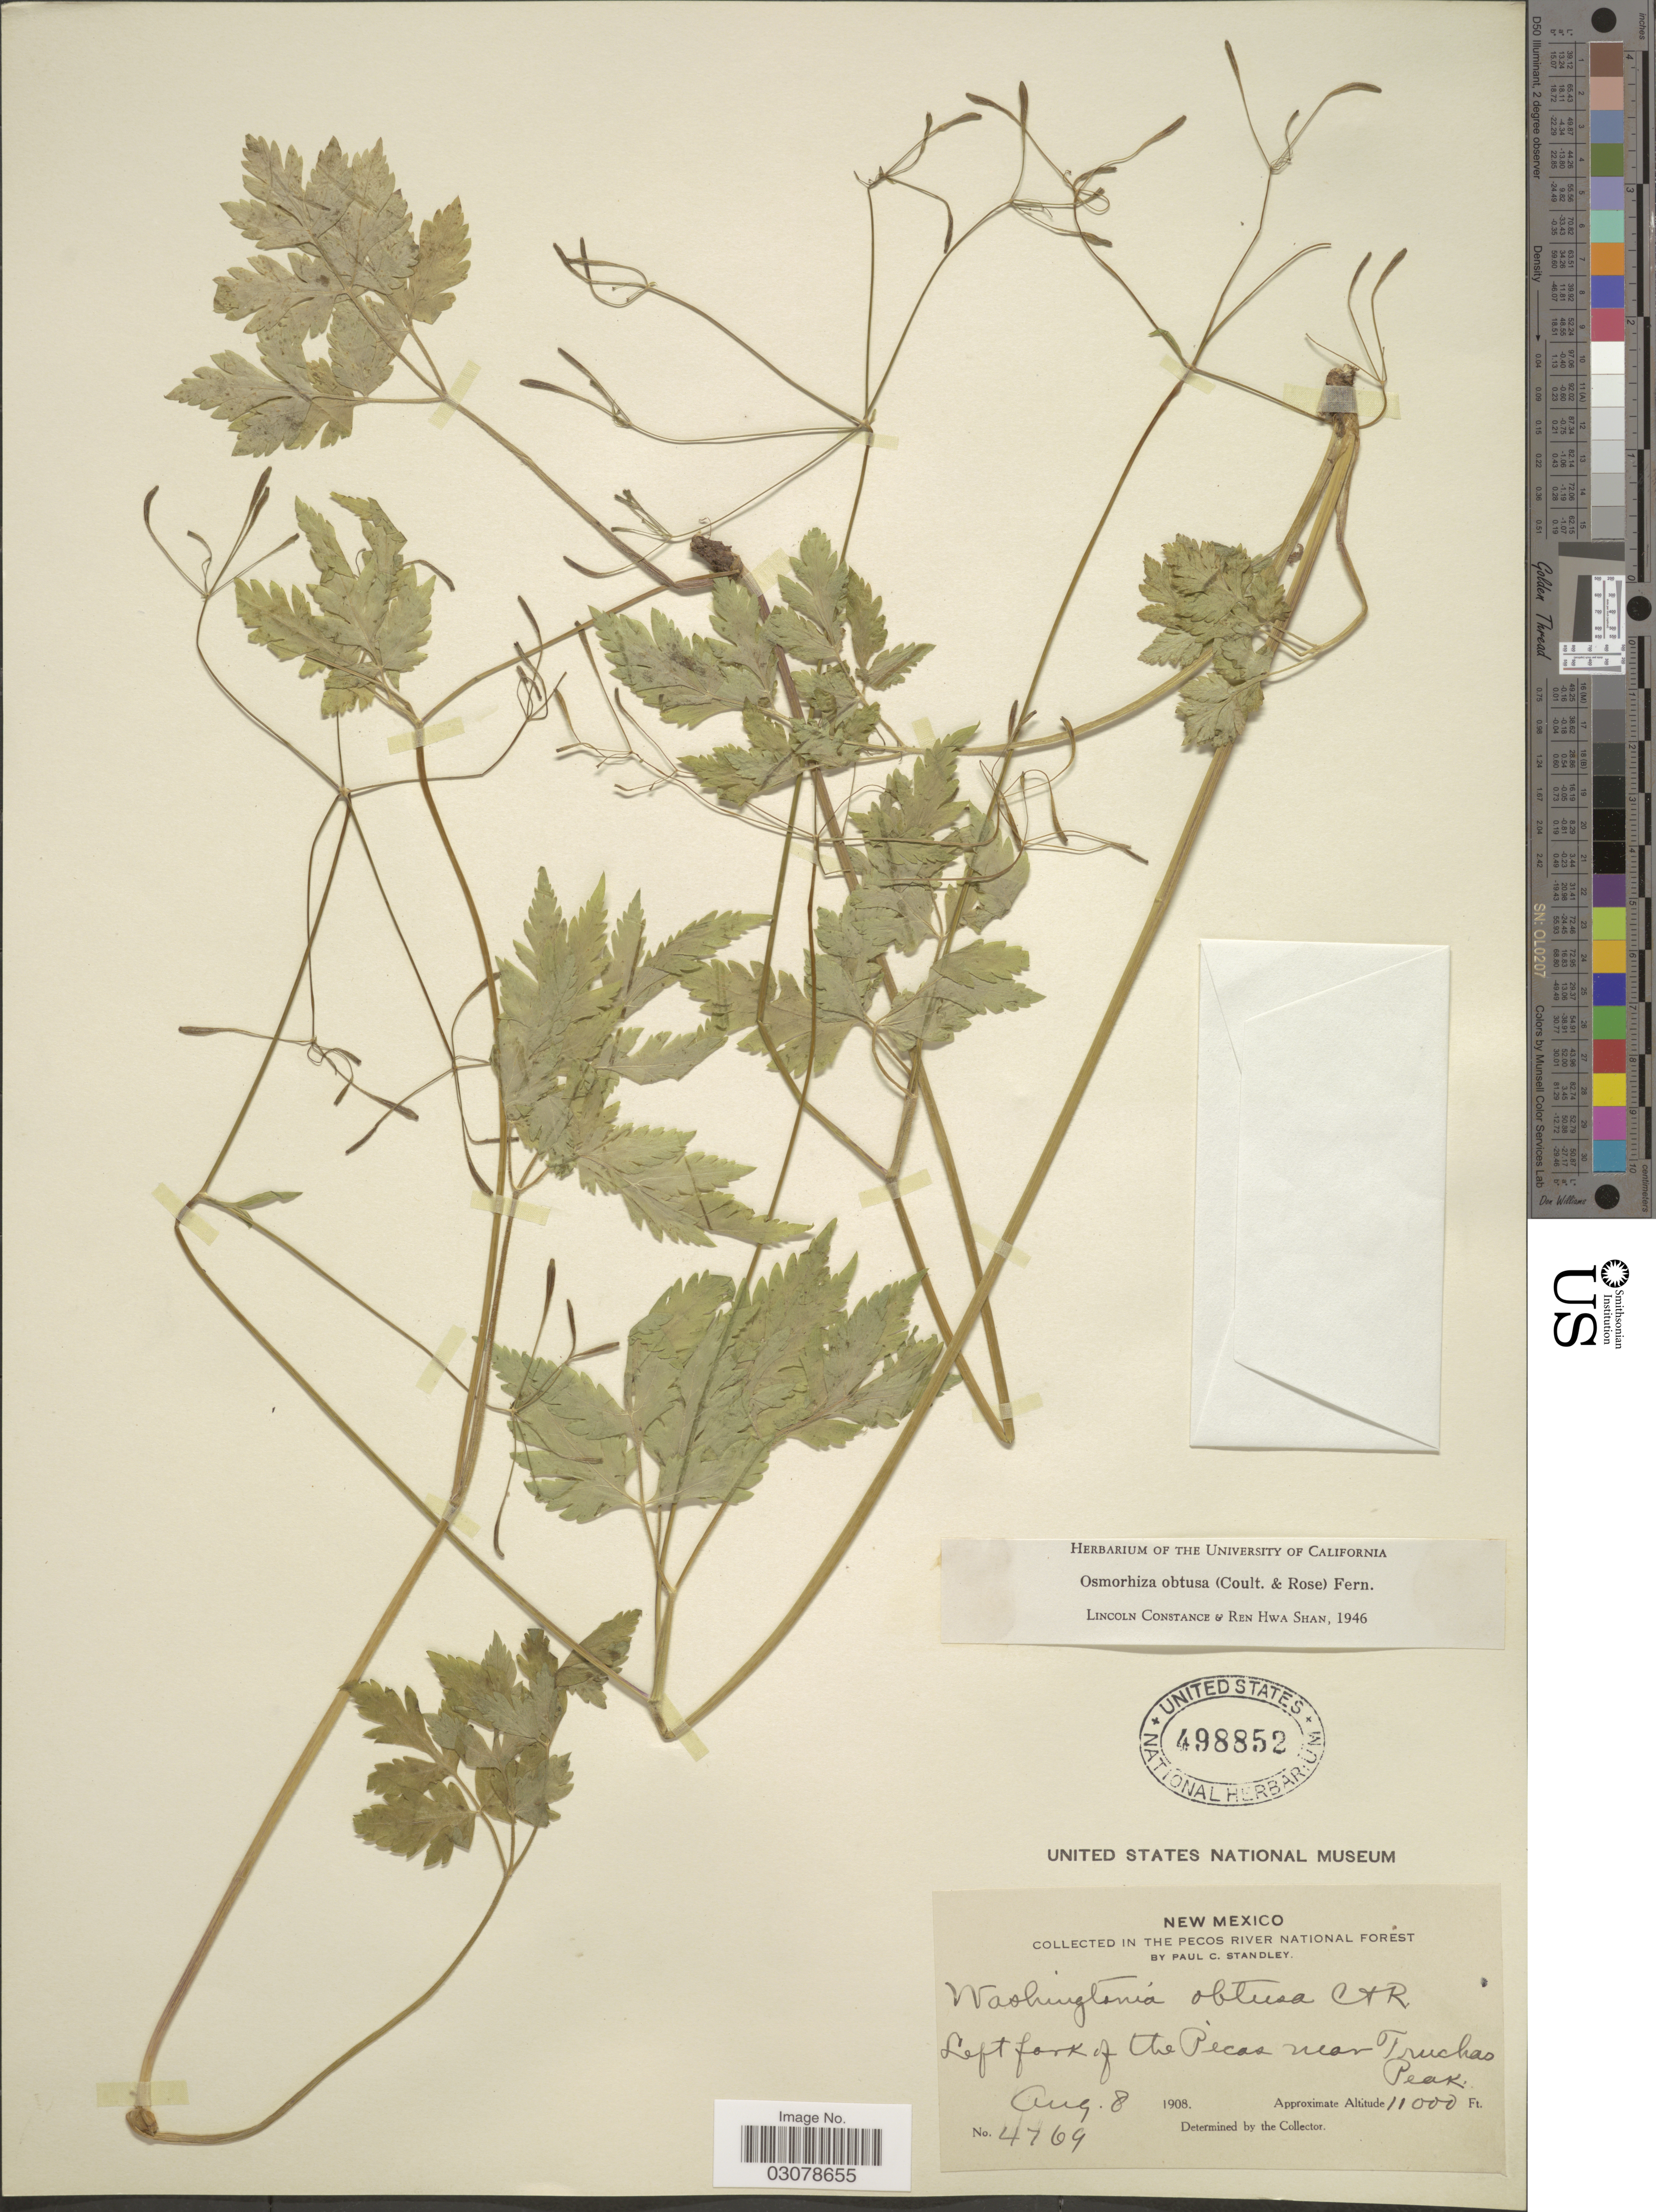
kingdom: Plantae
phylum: Tracheophyta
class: Magnoliopsida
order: Apiales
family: Apiaceae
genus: Osmorhiza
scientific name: Osmorhiza obtusa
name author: (J.M. Coult. & Rose) Fernald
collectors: P. C. Standley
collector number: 4769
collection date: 1908-08-08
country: United States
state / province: New Mexico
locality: In The Pecos River National Forest, Left fork of the Pecas near Fruchas Peak.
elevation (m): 3353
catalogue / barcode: US 498852